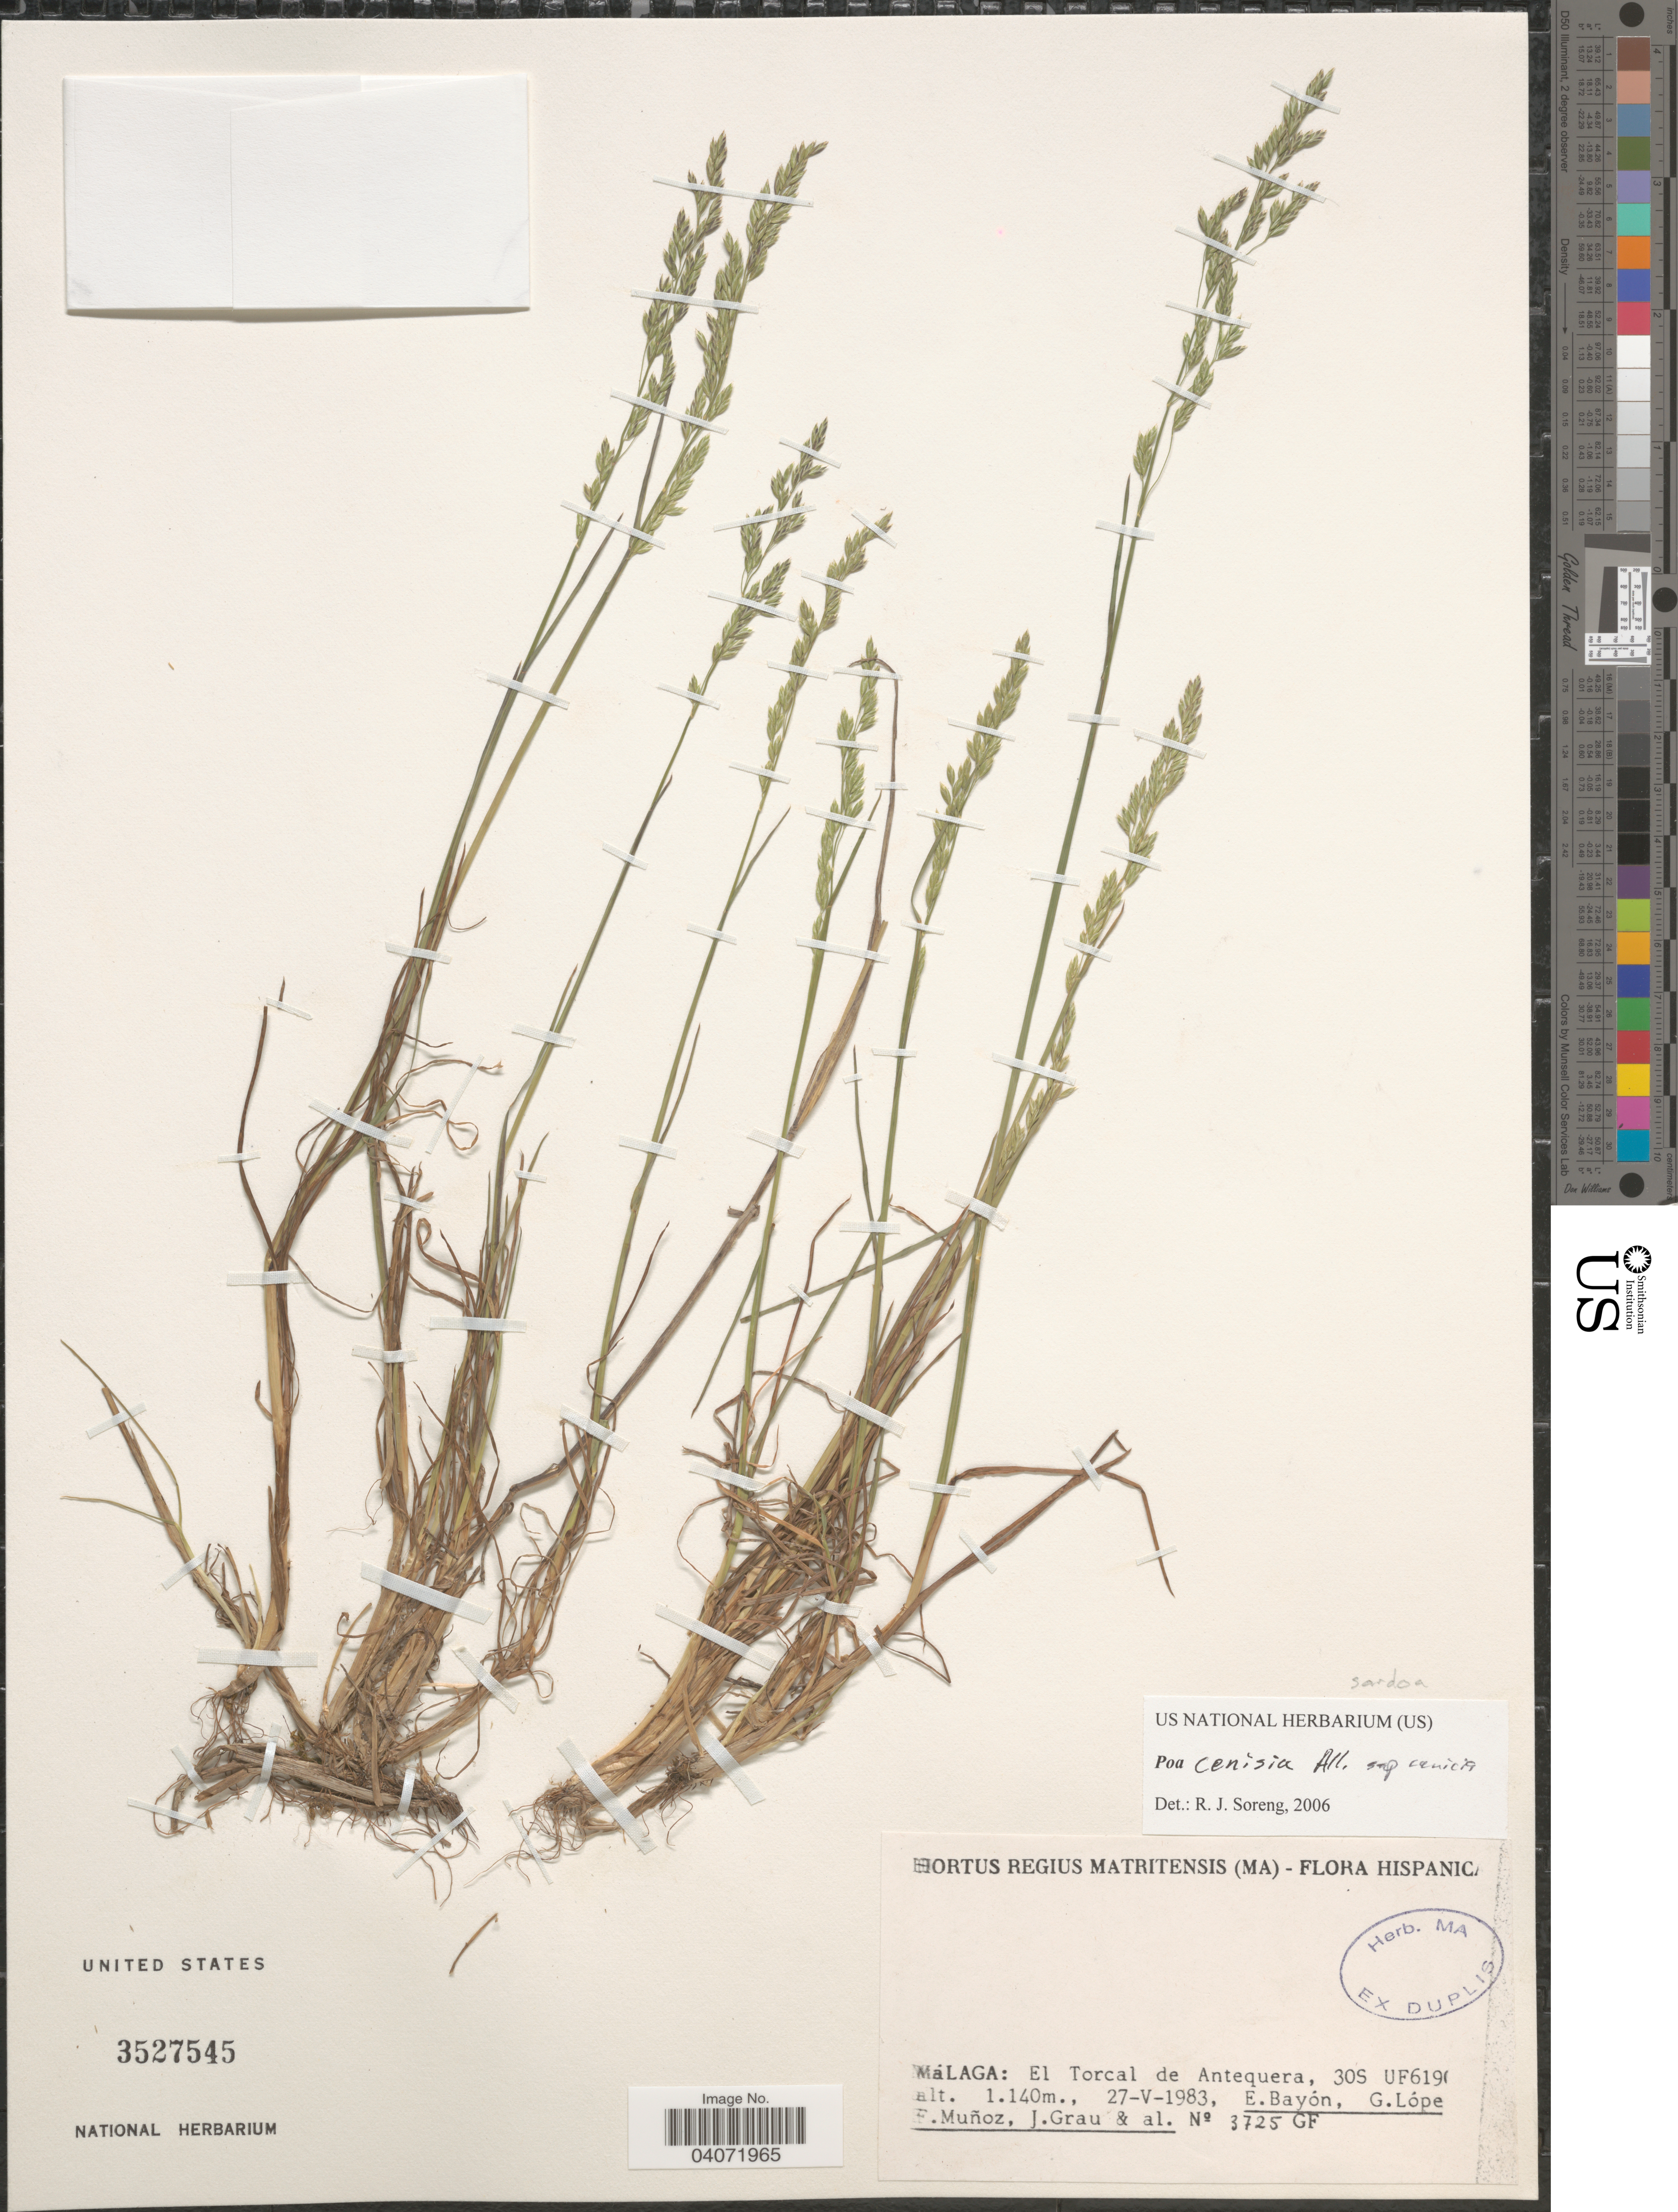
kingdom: Plantae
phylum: Tracheophyta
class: Liliopsida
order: Poales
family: Poaceae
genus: Poa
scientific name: Poa cenisia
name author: All.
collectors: E. Bayón, G. López, F. Muñoz, J. Grau & et al.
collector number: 3725GF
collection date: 1983-05-27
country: Spain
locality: Hispanica. Málaga: El Torcal de Antequera, 30S UF619 [illegible text].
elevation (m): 1140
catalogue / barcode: US 3527545